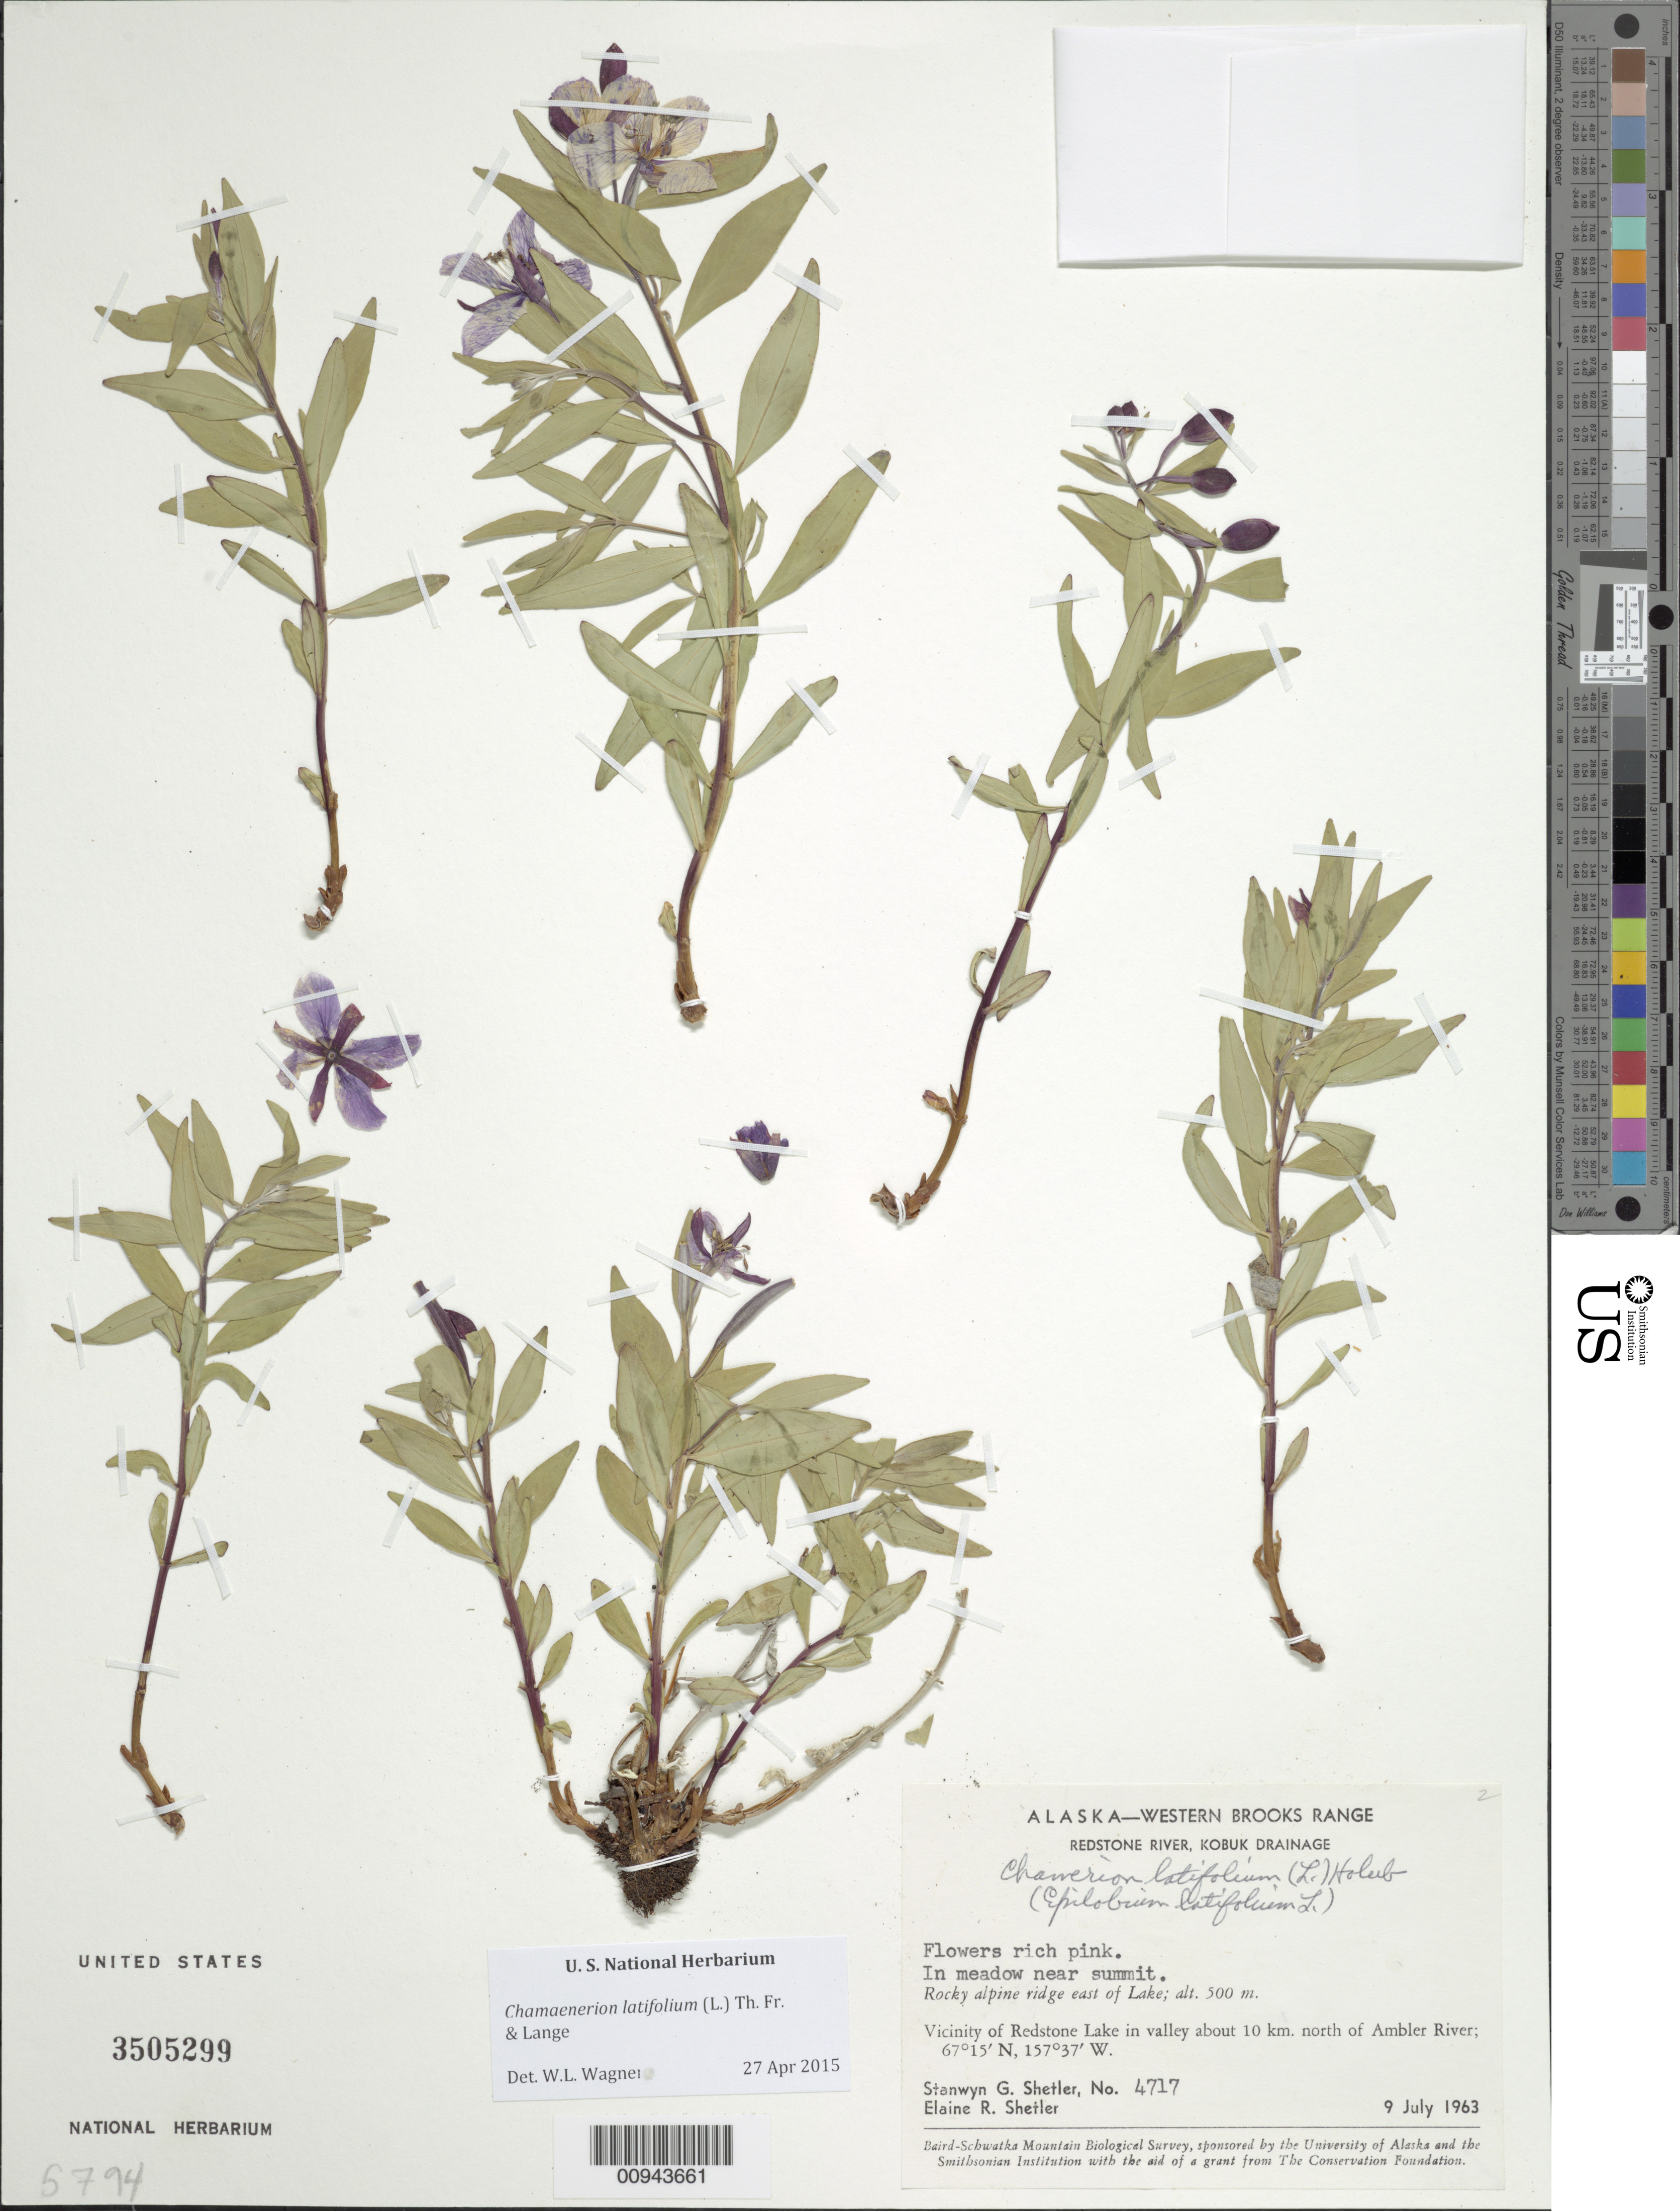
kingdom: Plantae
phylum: Tracheophyta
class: Magnoliopsida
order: Myrtales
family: Onagraceae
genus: Chamaenerion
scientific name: Chamaenerion latifolium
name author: (L.) Th. Fr. & Lange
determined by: Wagner, W. L., (BOT), Smithsonian Institution - National Museum of Natural History (UNITED STATES)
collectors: S. Shetler & E. R. Shetler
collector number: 4717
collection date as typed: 09 Jul 1963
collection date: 1963-07-09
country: United States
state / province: Alaska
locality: Vicinity of Redstone Lake in valley about 10 km. north of Ambler River. Western Brooks Range, Redstone River, Kobuk Drainage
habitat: Rocky alpine ridge east of Lake. In meadow near summit.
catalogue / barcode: US 3505299